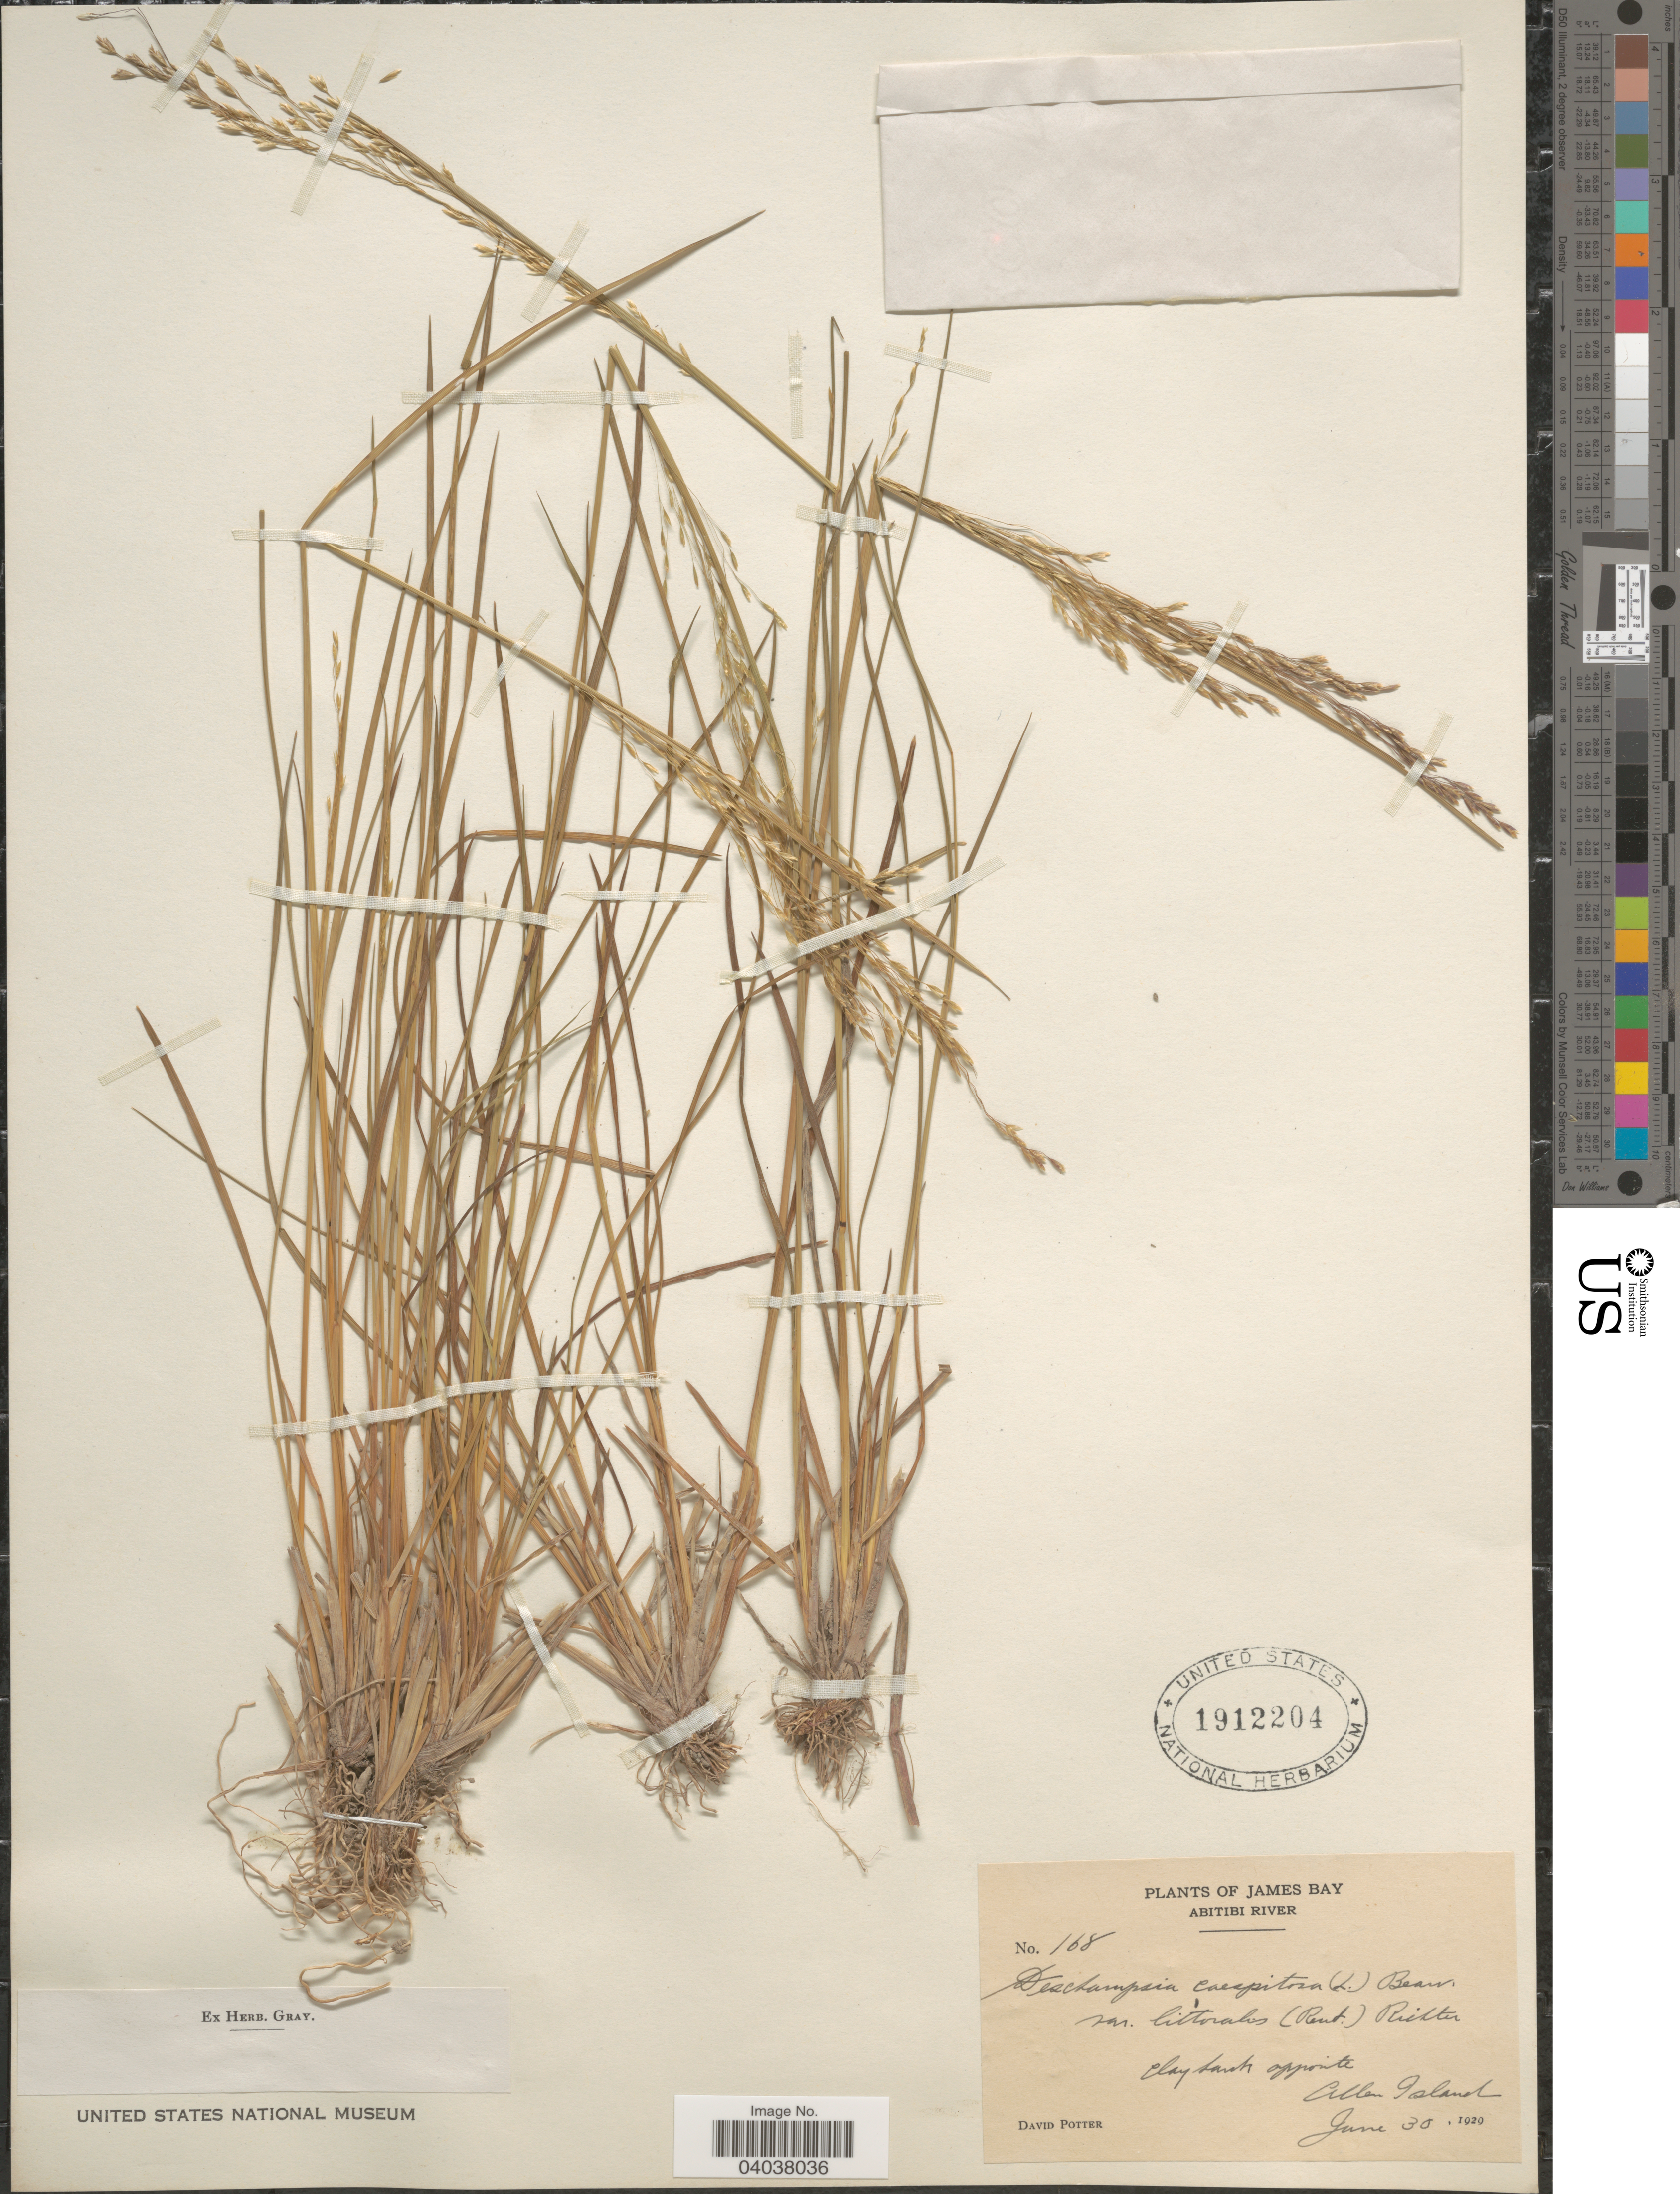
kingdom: Plantae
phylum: Tracheophyta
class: Liliopsida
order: Poales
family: Poaceae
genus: Deschampsia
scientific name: Deschampsia cespitosa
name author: (L.) P. Beauv.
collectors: D. Potter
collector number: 168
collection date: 1929-06-30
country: Canada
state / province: Nunavut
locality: James Bay. Abitibi River. Clay bank opposite Allen Island.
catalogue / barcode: US 1912204